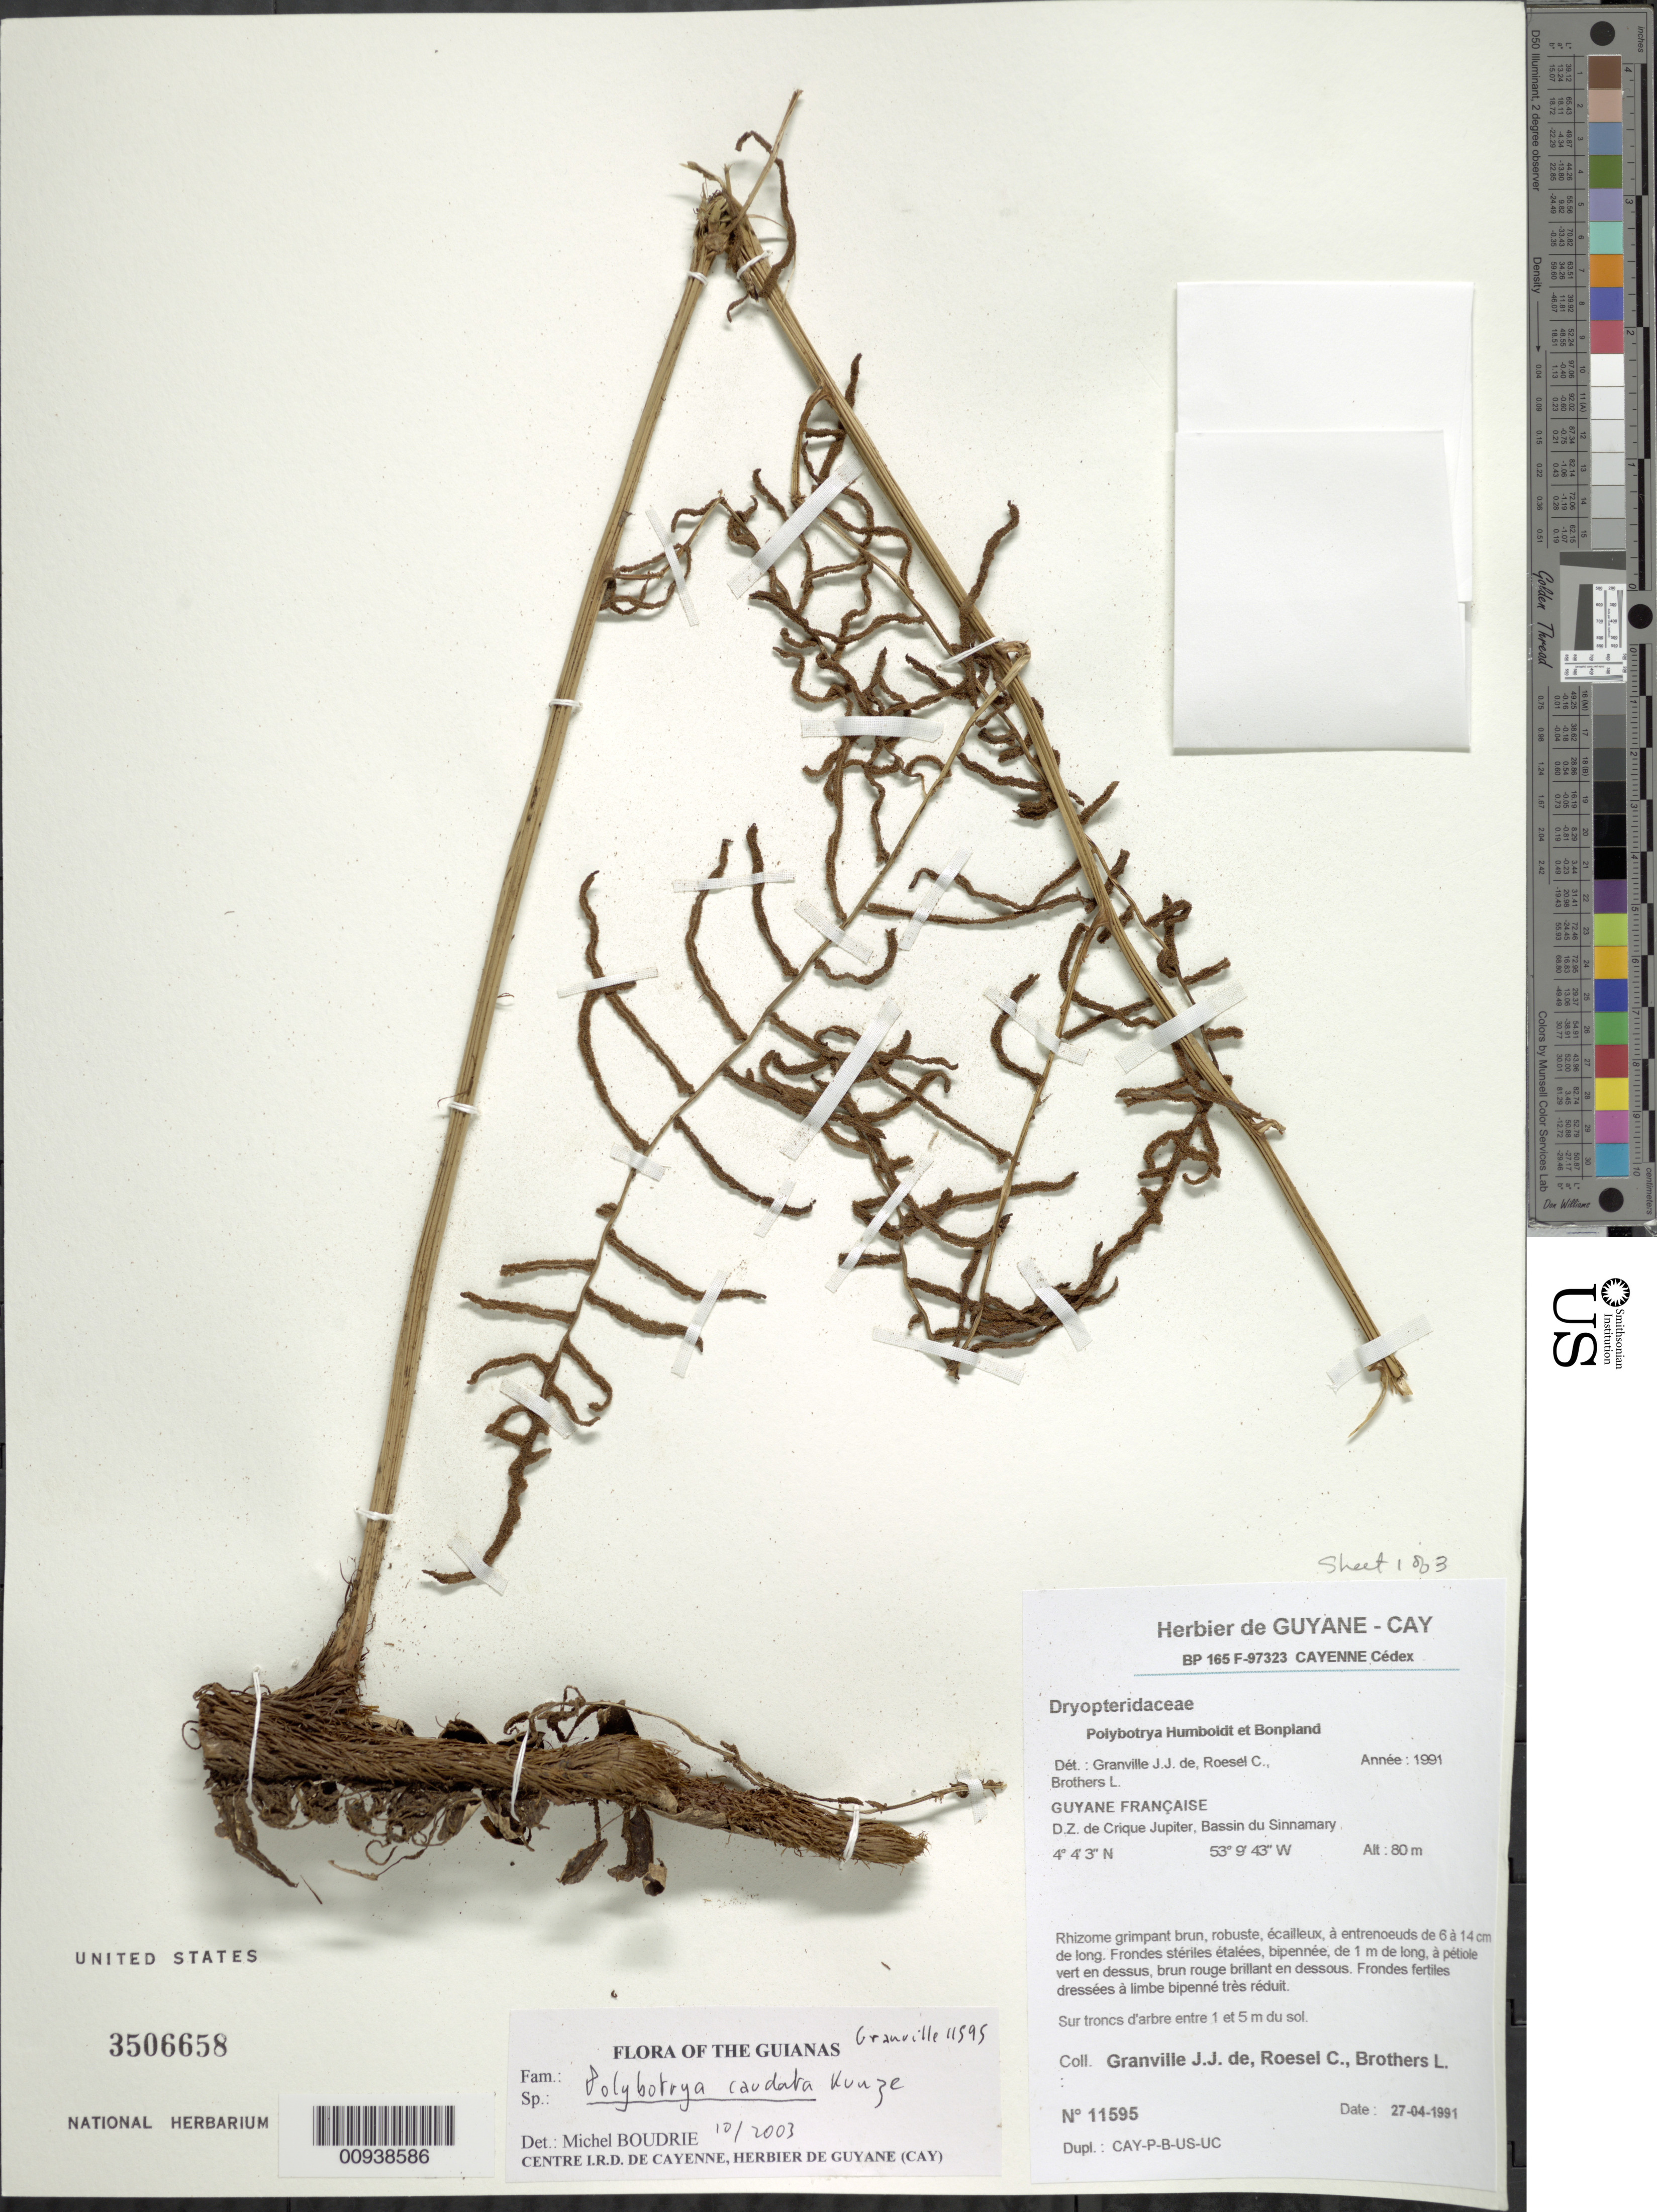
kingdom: Plantae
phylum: Tracheophyta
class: Polypodiopsida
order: Polypodiales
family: Dryopteridaceae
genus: Polybotrya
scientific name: Polybotrya caudata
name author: Kunze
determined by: Boudrie, M.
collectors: J.-J. de Granville, C. S. Roesel & L. Brothers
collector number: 11595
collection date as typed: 27-Apr-91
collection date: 1991-04-27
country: French Guiana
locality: D.Z. de Crique Jupiter, Bassin du Sinnamary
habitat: Sur troncs d'arbre entre 1-5 m du sol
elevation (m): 80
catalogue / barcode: US 3506658